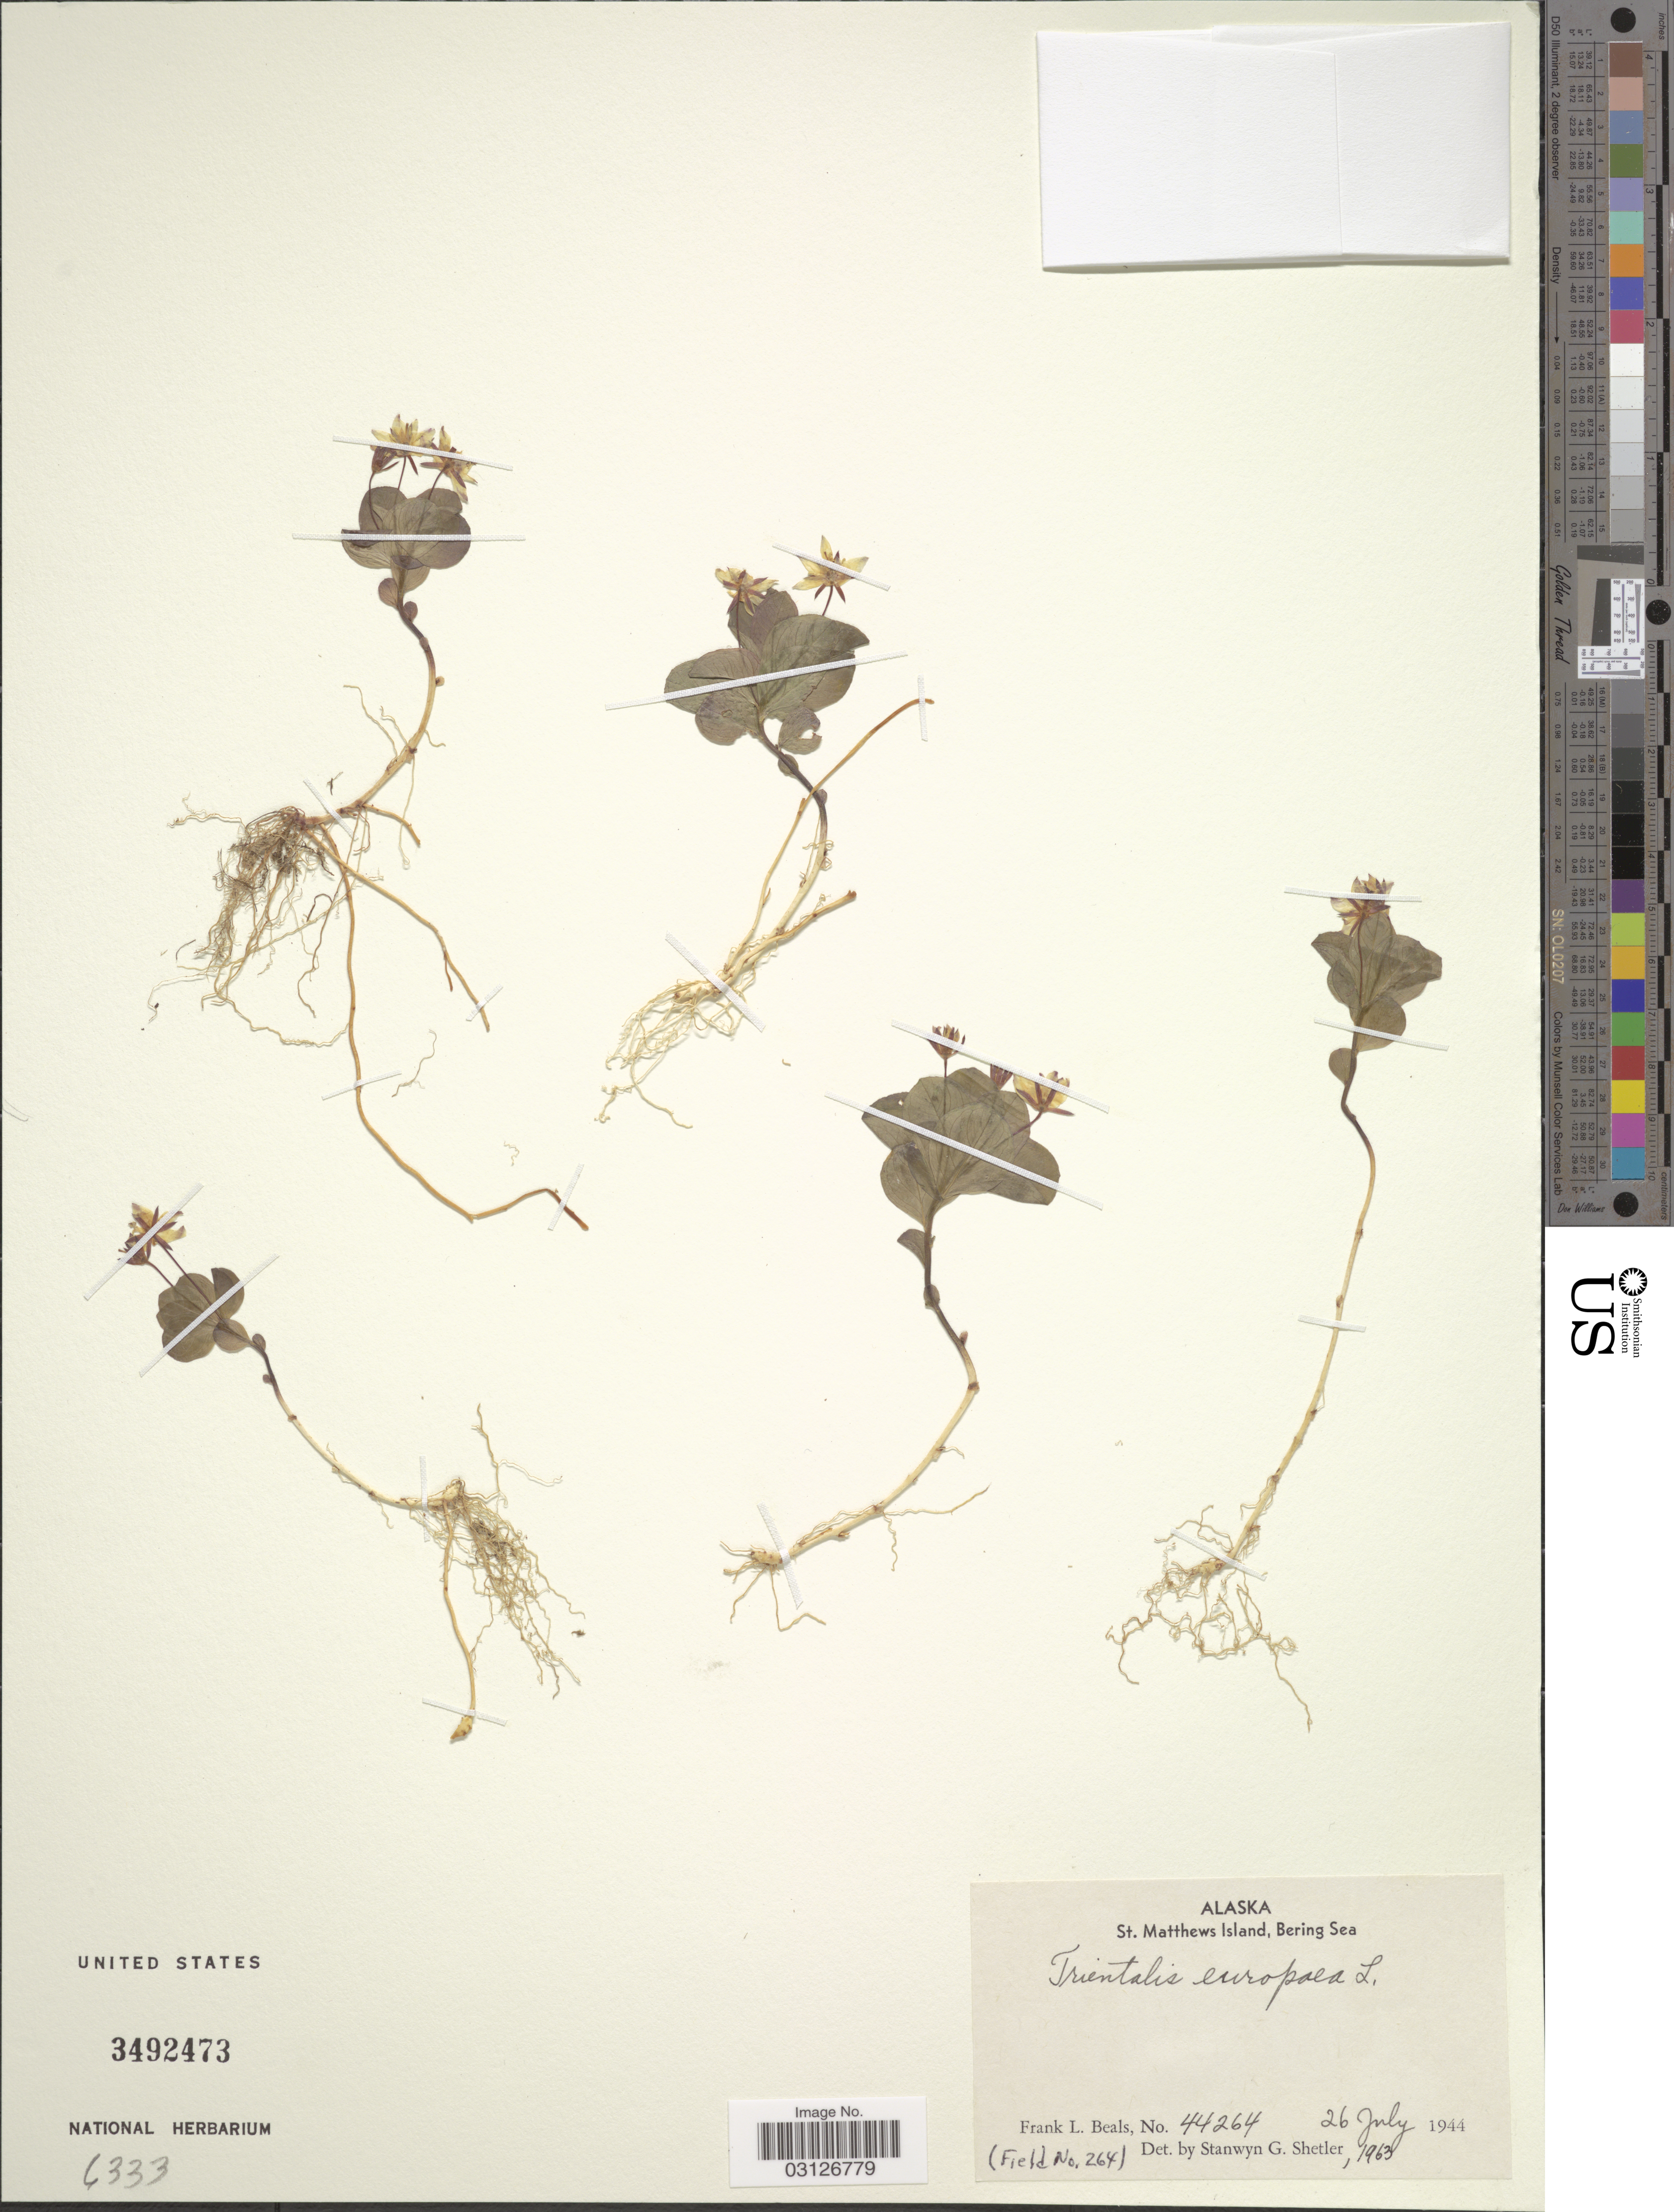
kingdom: Plantae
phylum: Tracheophyta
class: Magnoliopsida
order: Ericales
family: Primulaceae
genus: Trientalis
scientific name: Trientalis europaea subsp. arctica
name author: (Fisch. ex Hook.) Hultén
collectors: F. Beals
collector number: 44264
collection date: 1944-07-26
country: United States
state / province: Alaska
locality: St. Matthews Island, Bering Sea.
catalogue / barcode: US 3492473